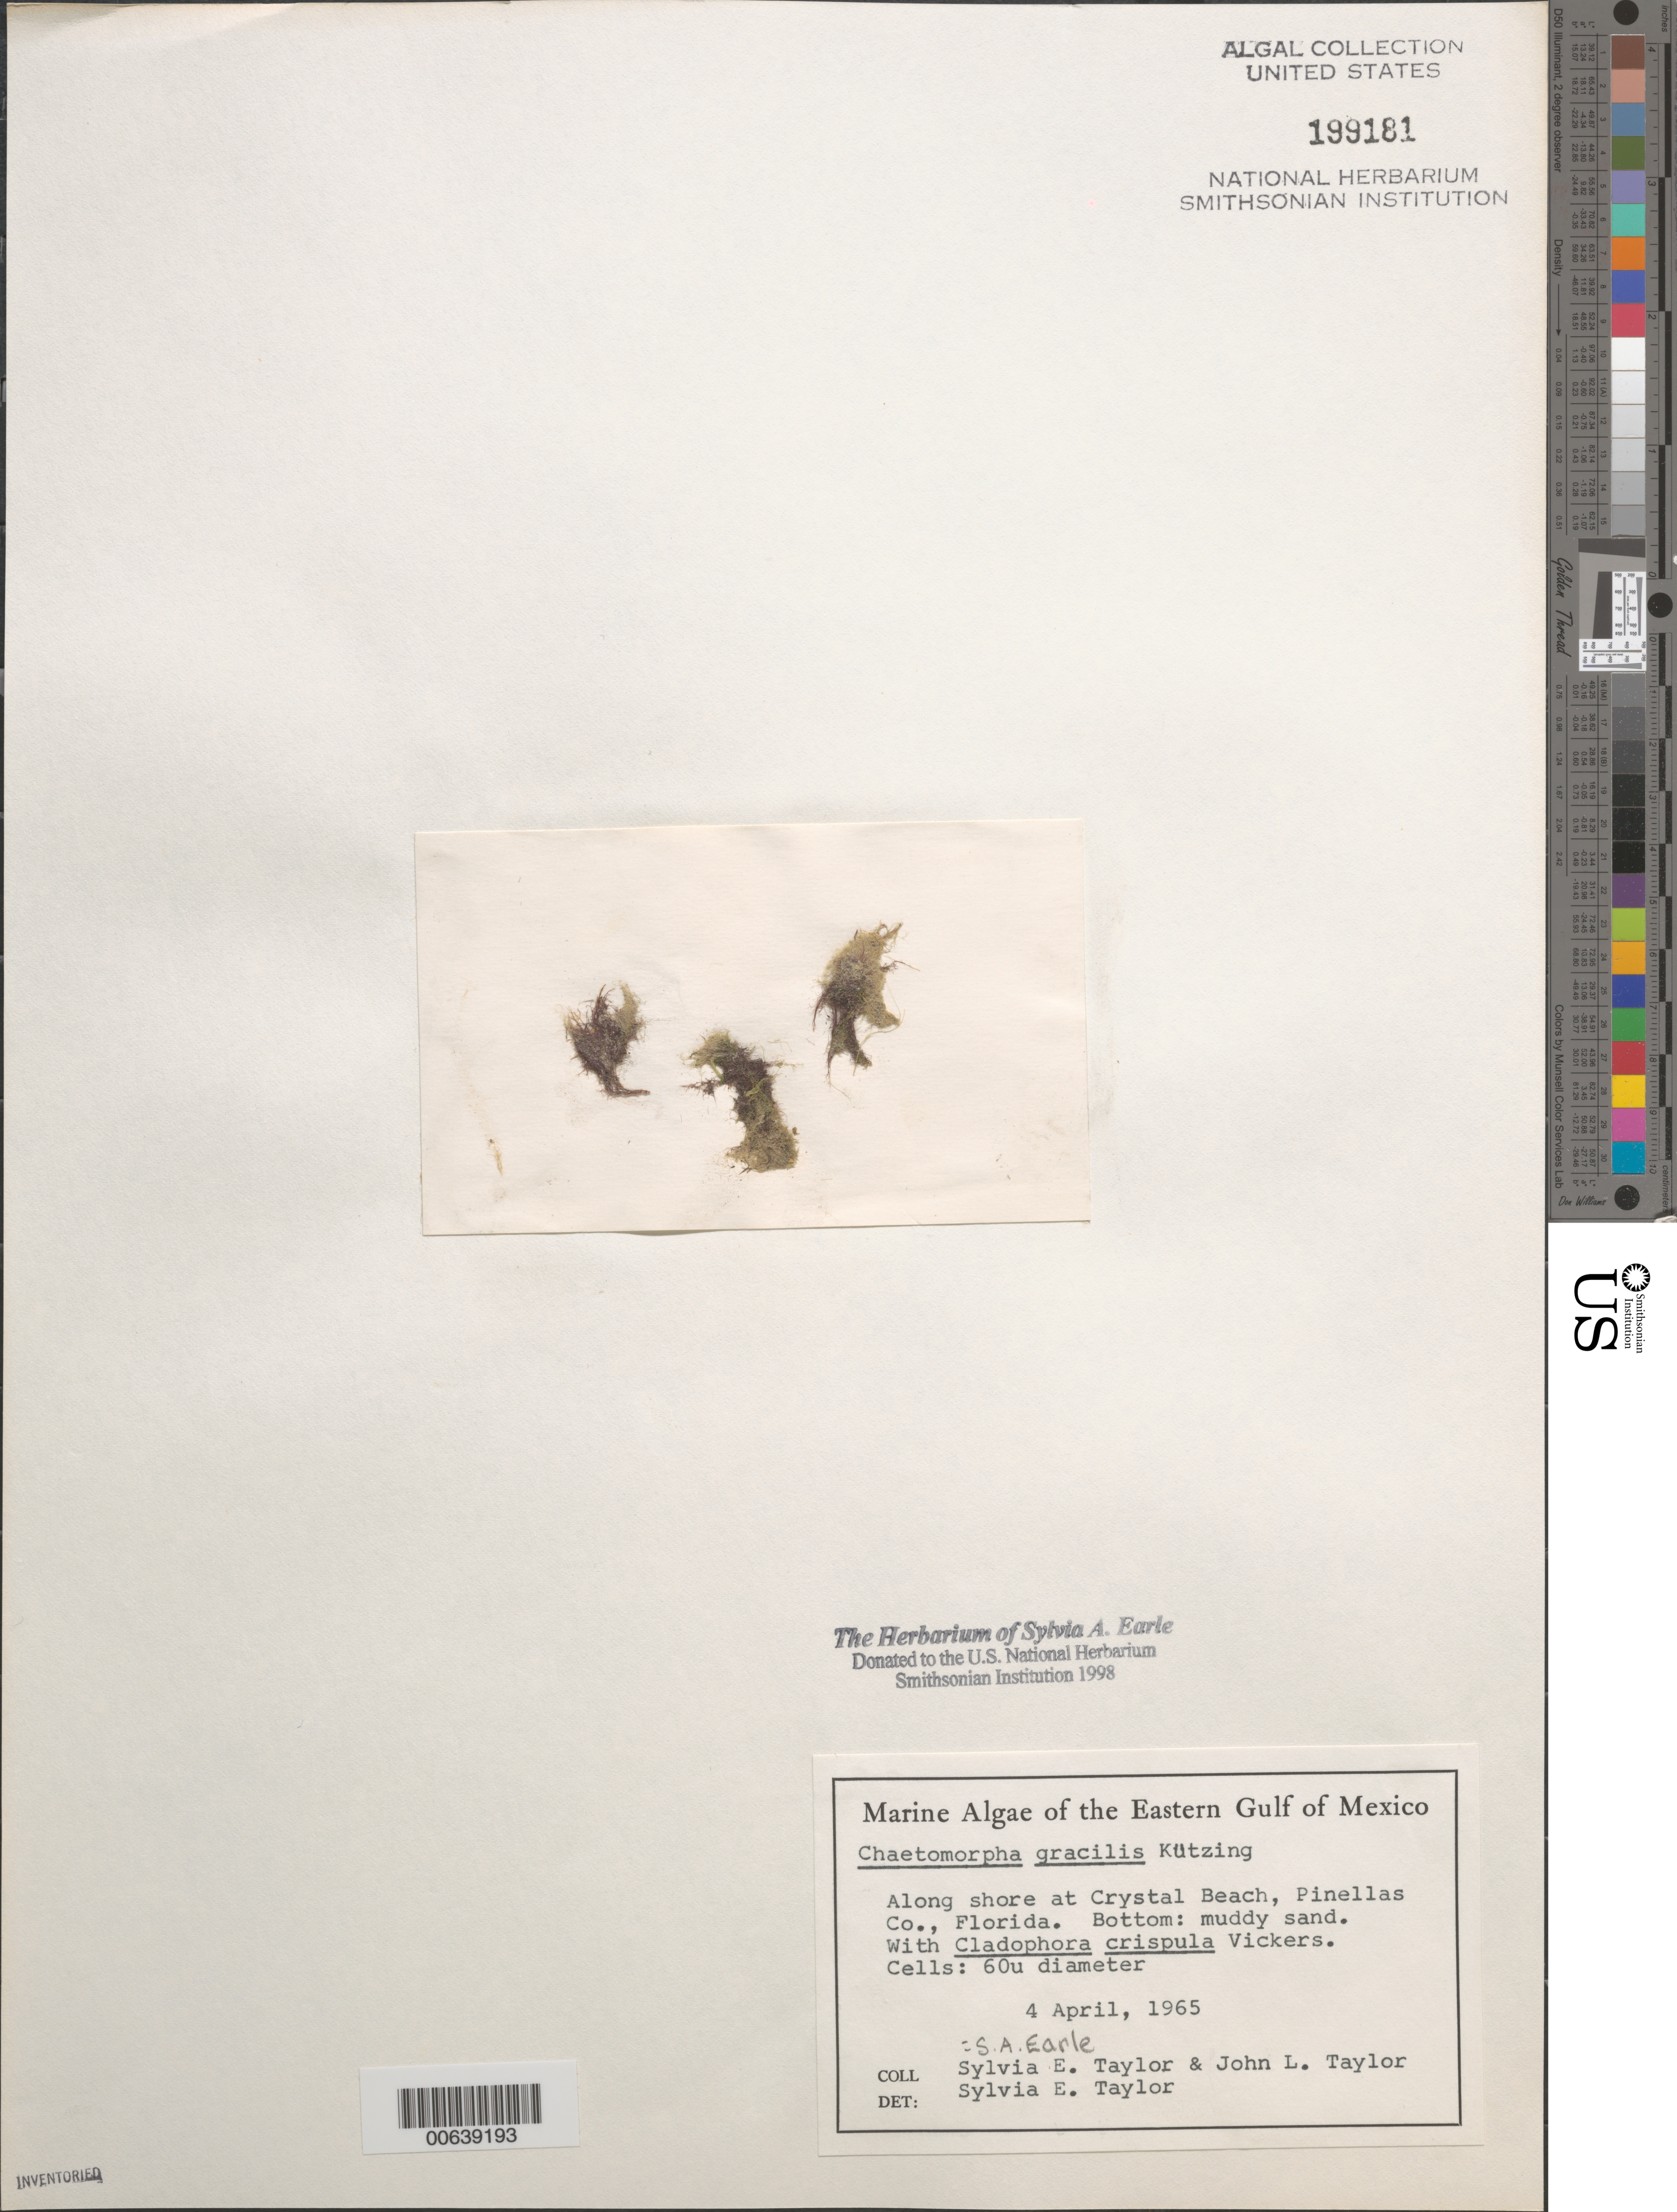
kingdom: Plantae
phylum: Chlorophyta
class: Ulvophyceae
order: Cladophorales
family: Cladophoraceae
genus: Chaetomorpha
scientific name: Chaetomorpha gracilis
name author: Kütz.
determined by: Earle, S. A.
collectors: S. A. Earle & J. L. Taylor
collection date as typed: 04 Apr 1965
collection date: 1965-04-04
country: United States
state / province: Florida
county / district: Pinellas County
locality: Crystal Beach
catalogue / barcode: US 199181